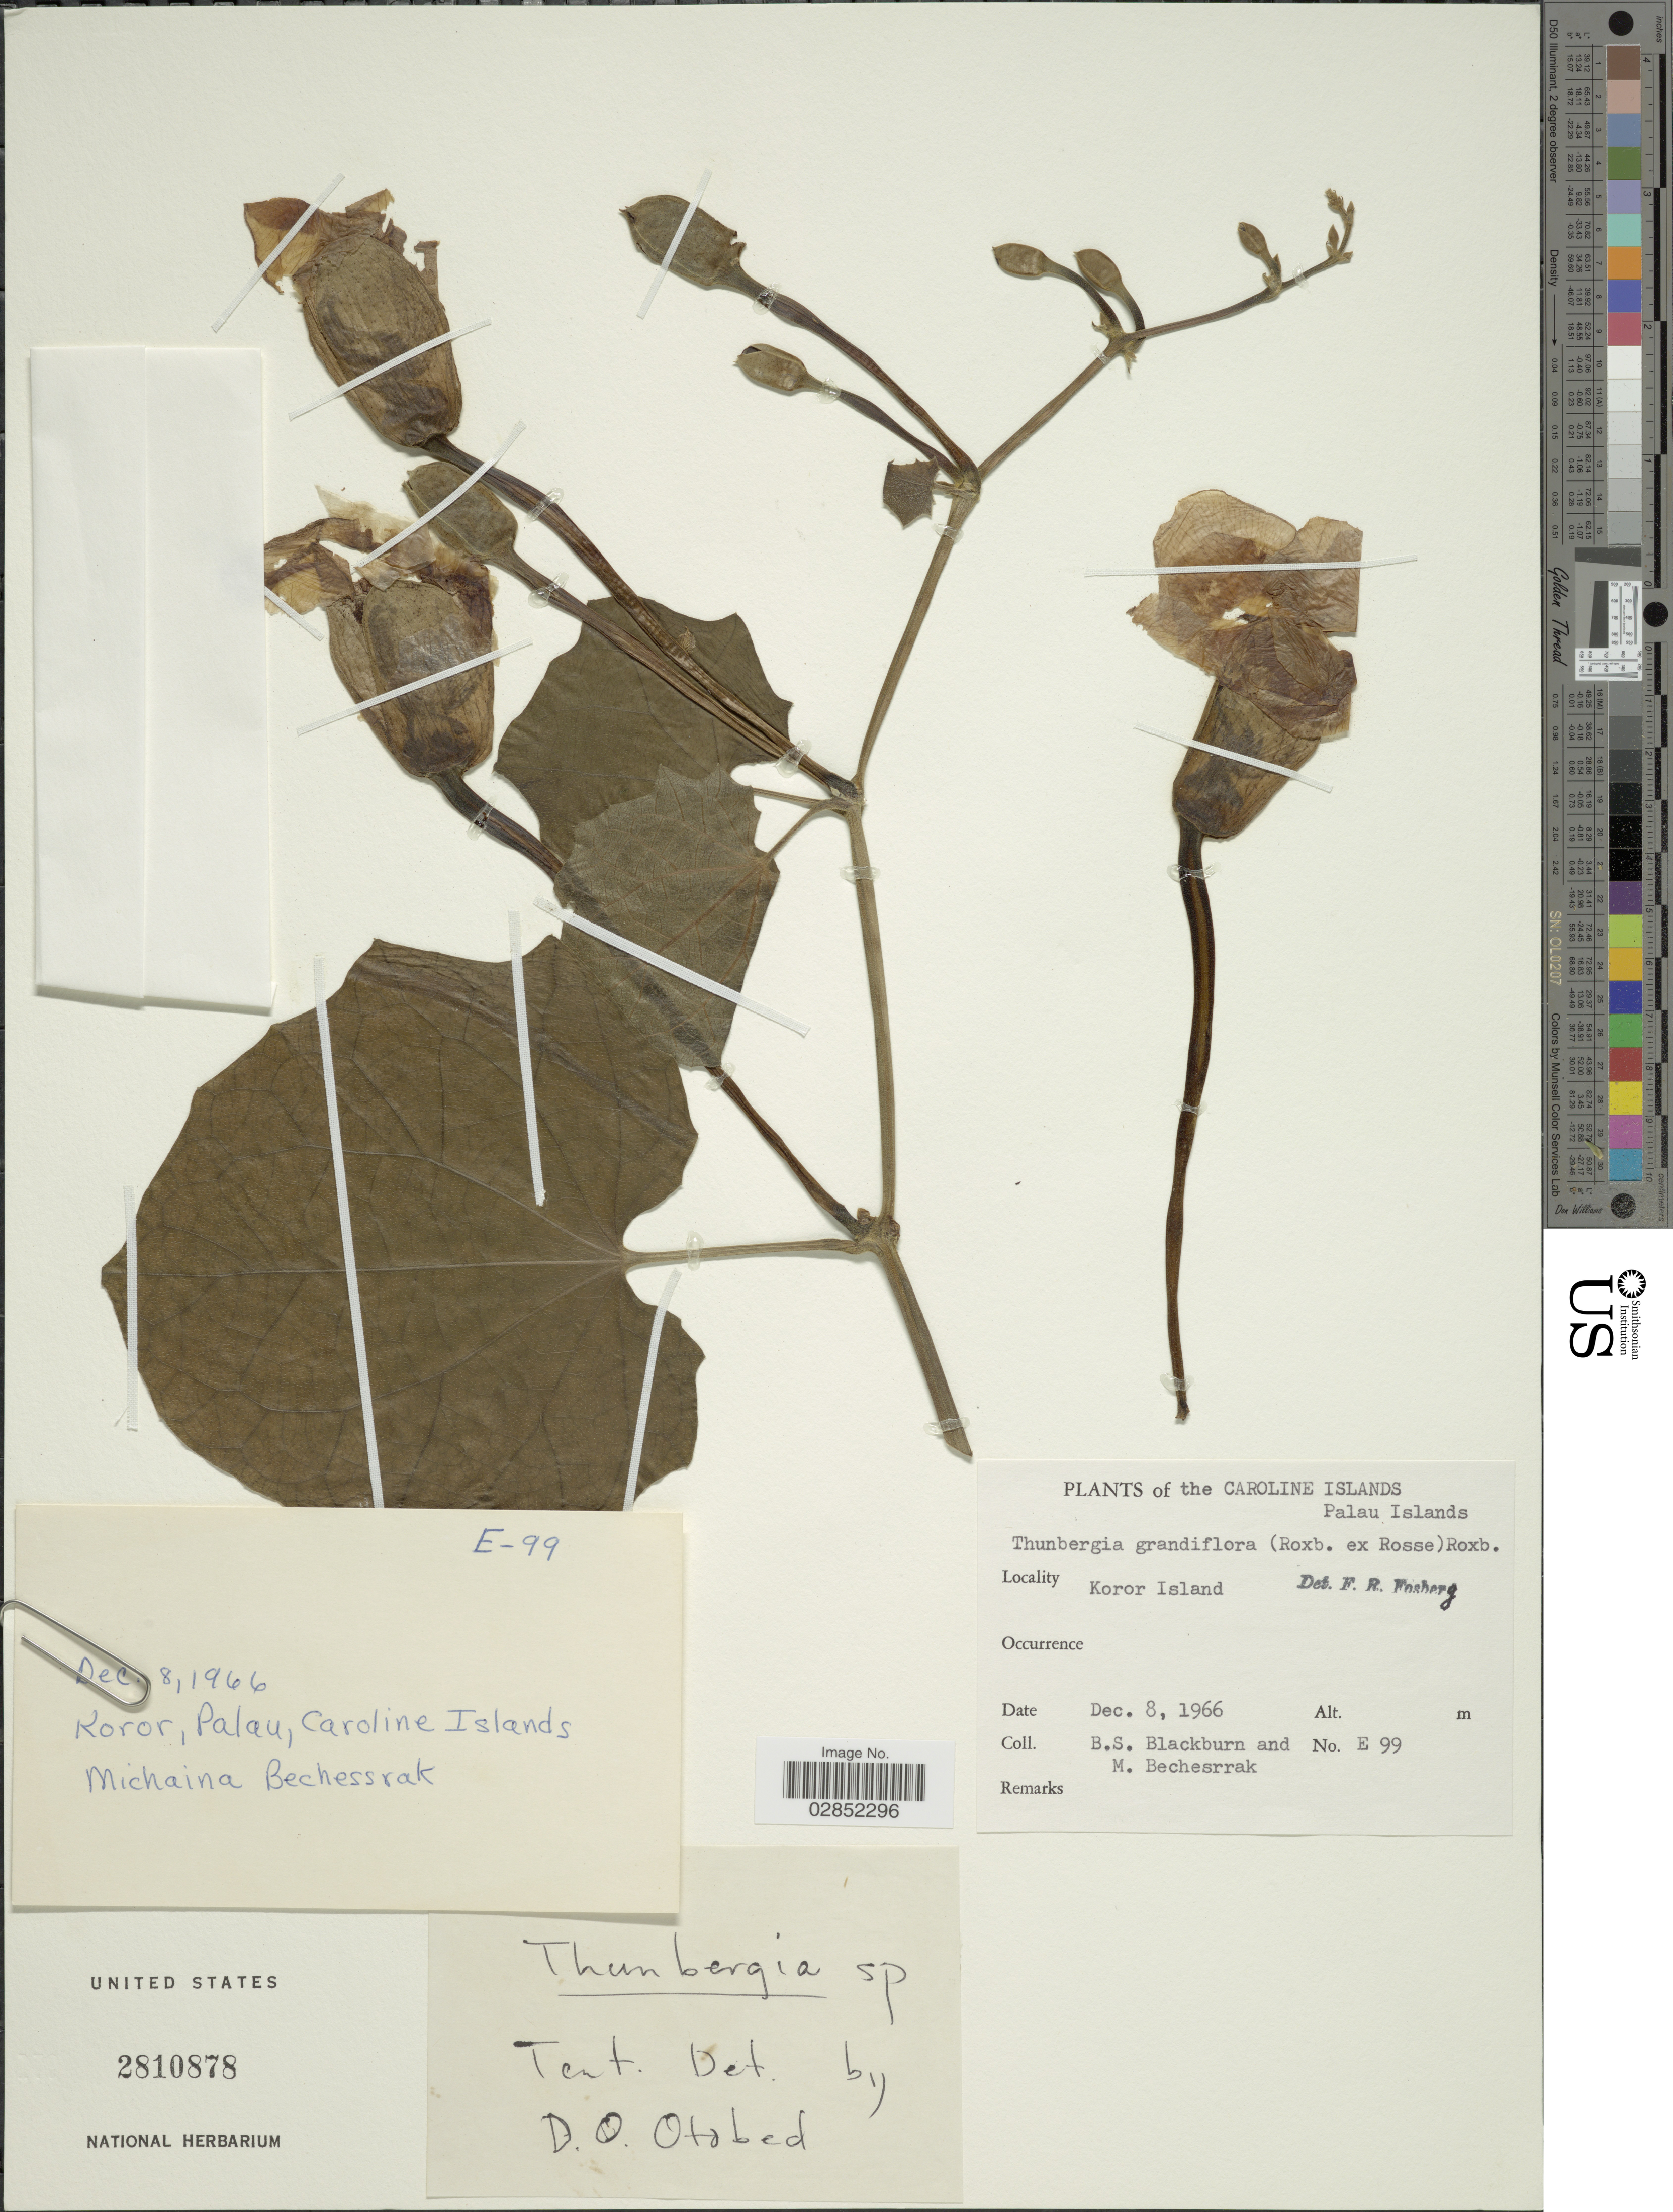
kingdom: Plantae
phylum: Tracheophyta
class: Magnoliopsida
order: Lamiales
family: Acanthaceae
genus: Thunbergia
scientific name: Thunbergia grandiflora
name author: Roxb.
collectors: B. S. Blackburn & M. Bechesrrak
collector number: E99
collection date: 1966-12-08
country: Palau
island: Oreor [Koror]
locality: Palau Islands. Koror Island.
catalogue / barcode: US 2810878